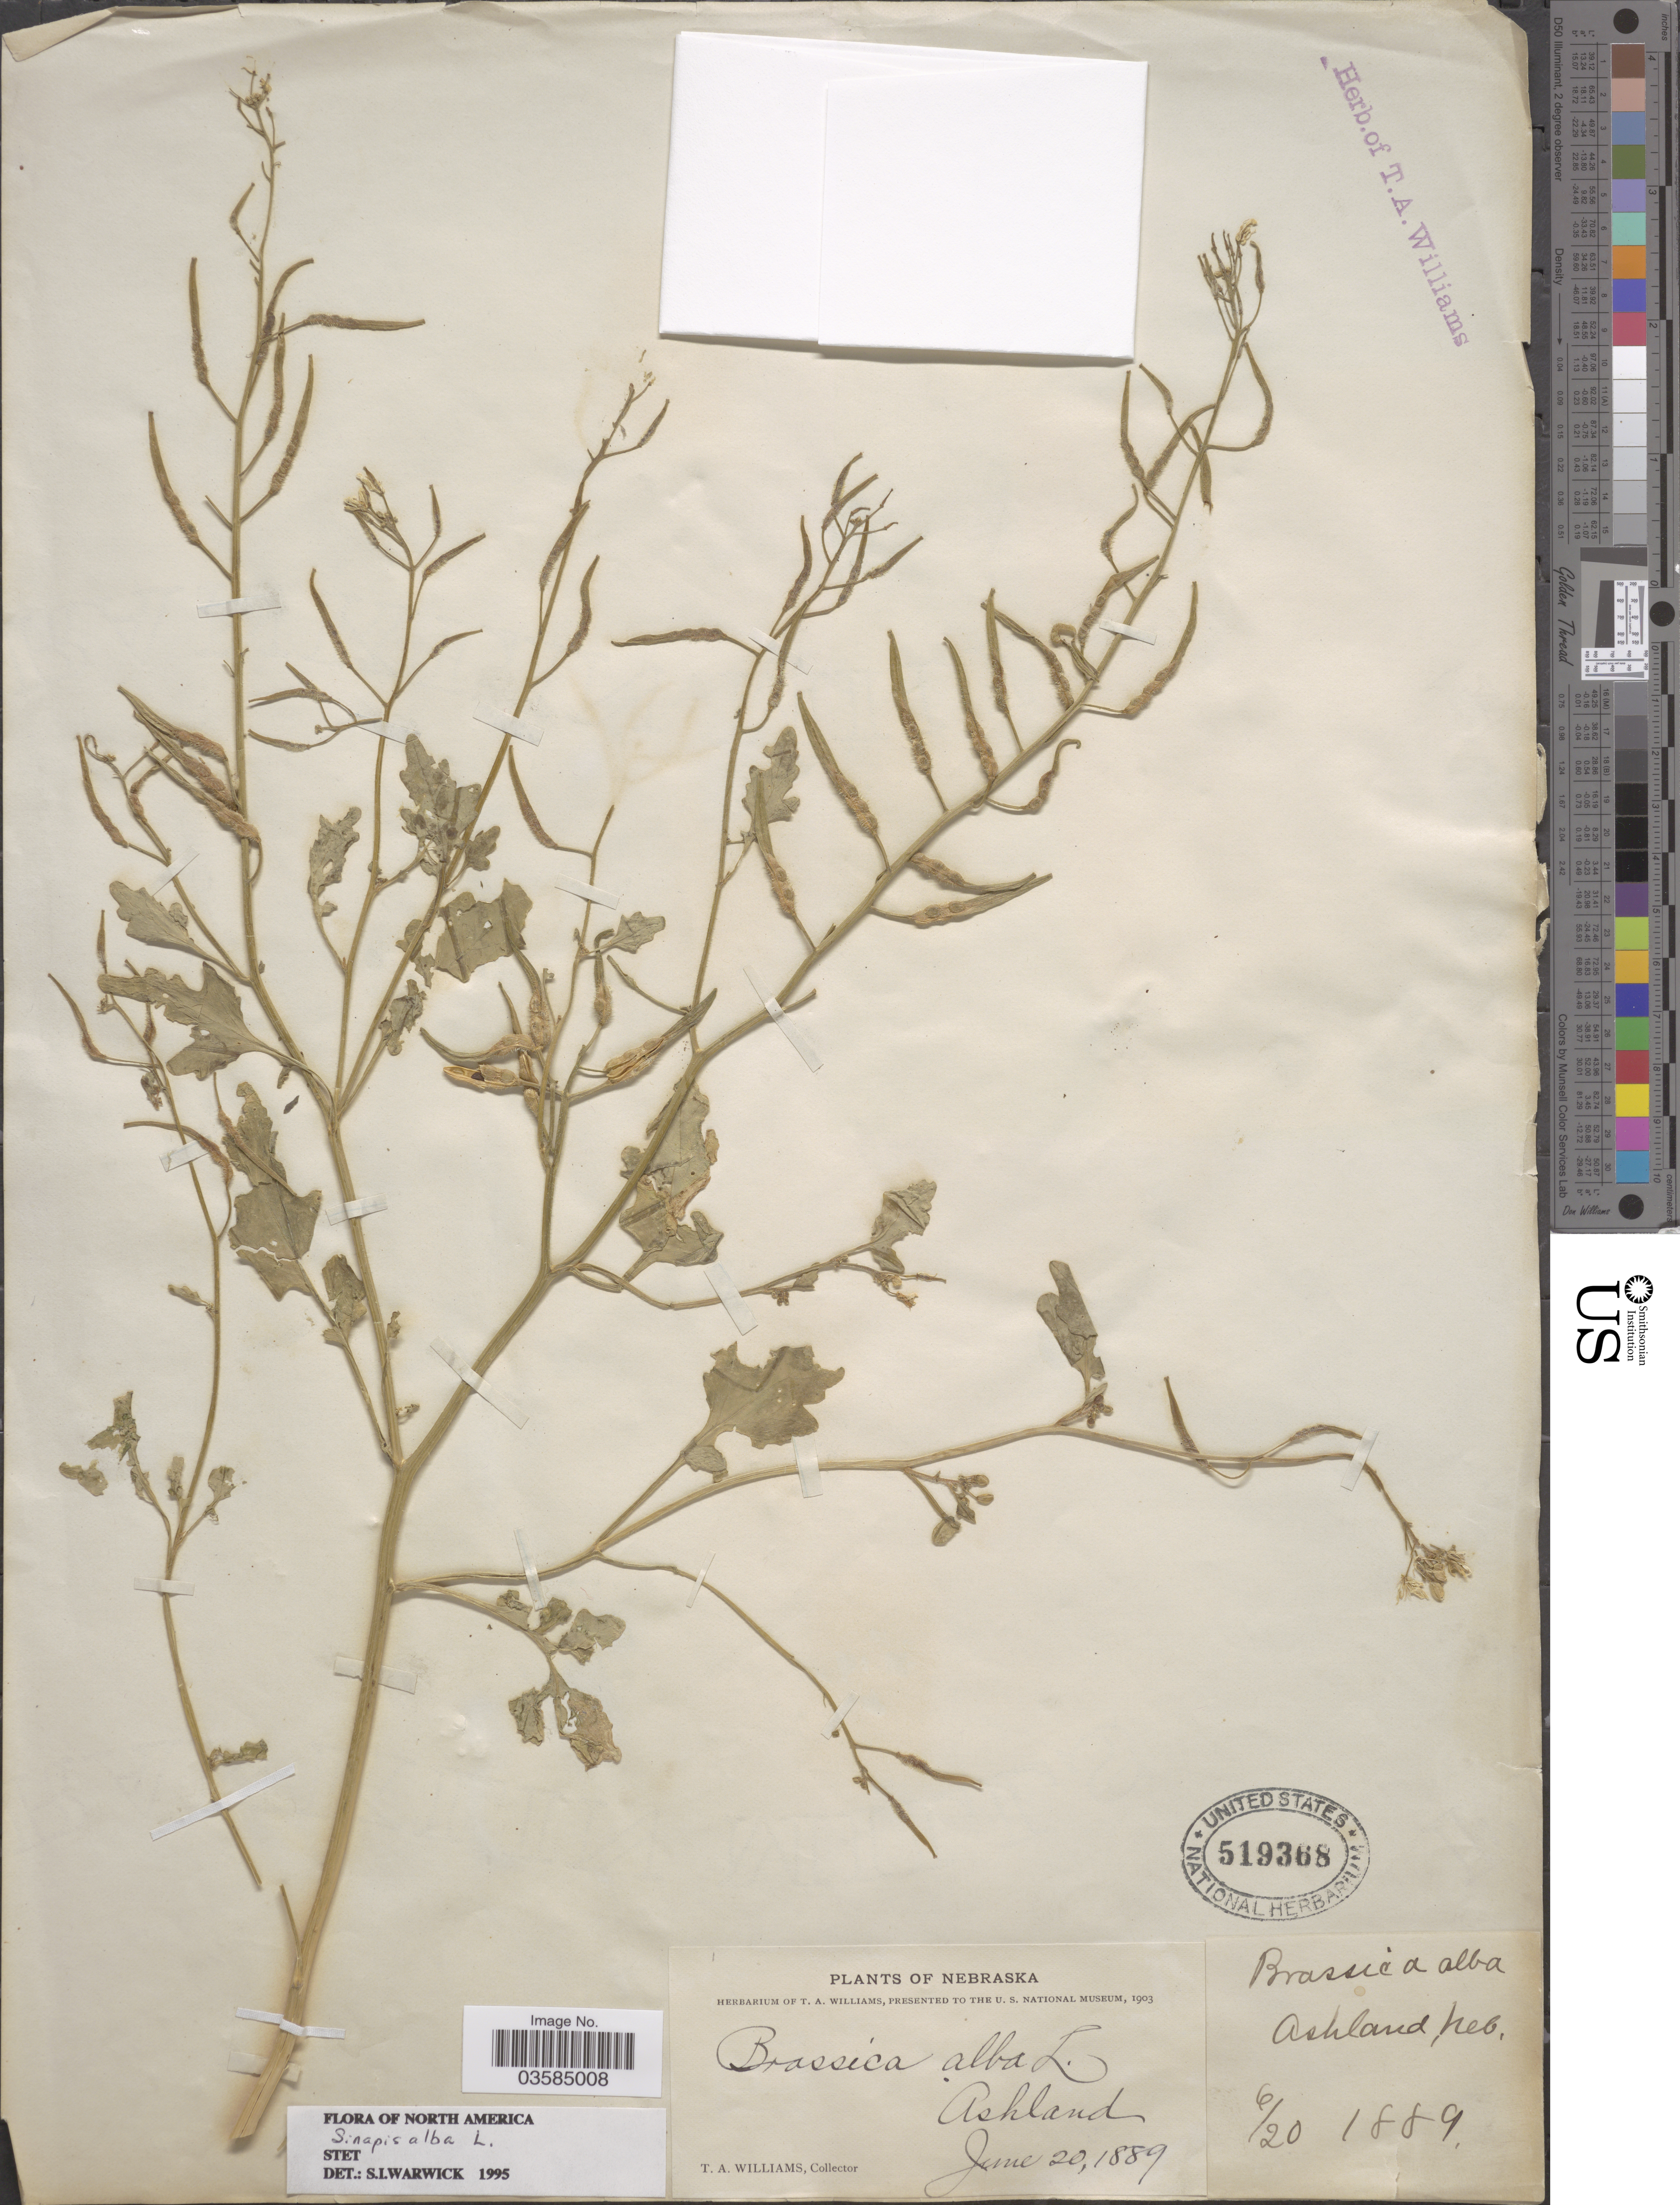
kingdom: Plantae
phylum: Tracheophyta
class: Magnoliopsida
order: Brassicales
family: Brassicaceae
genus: Brassica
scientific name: Brassica hirta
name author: Moench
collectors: T. Williams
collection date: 1889-06-20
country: United States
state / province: Nebraska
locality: Ashland.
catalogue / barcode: US 519368